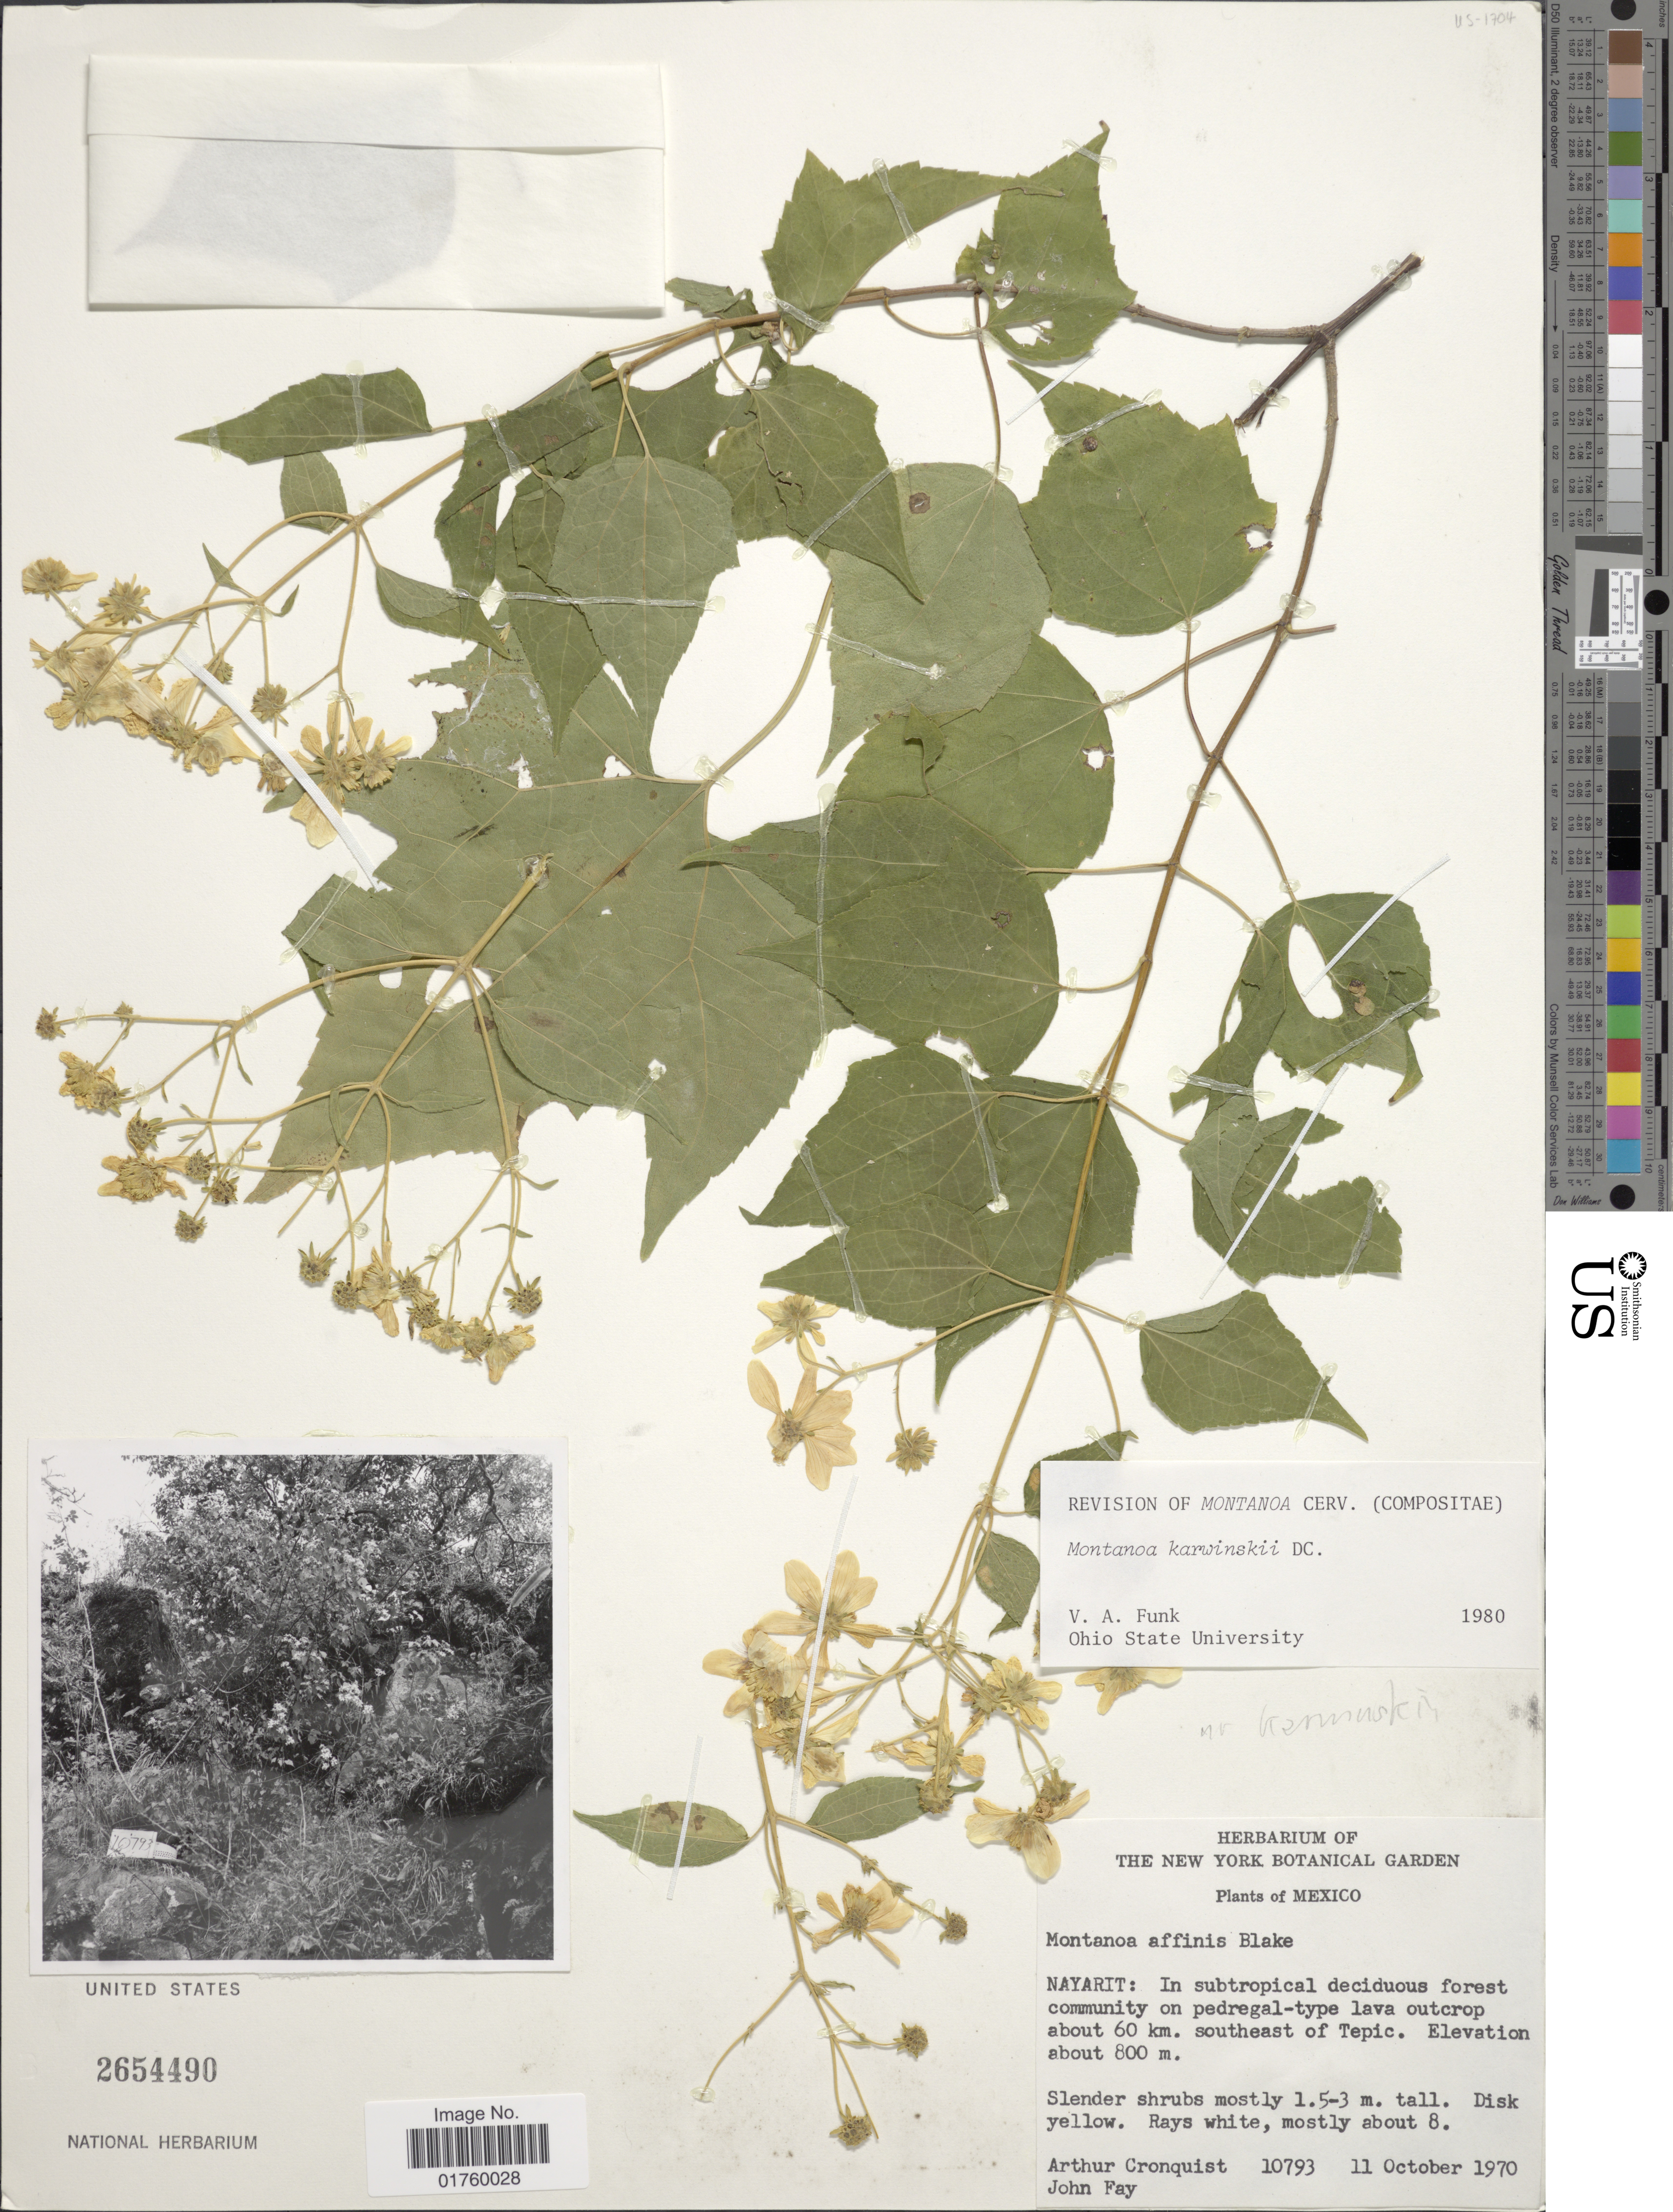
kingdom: Plantae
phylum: Tracheophyta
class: Magnoliopsida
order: Asterales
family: Asteraceae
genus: Montanoa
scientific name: Montanoa karwinskii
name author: DC.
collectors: A. J. Cronquist & J. M. Fay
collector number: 10793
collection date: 1970-10-11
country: Mexico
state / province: Nayarit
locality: In subtropical deciduous forest community on pedregal-type lava outcrop about 60 km. southeast of Tepic.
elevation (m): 800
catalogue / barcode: US 2654490